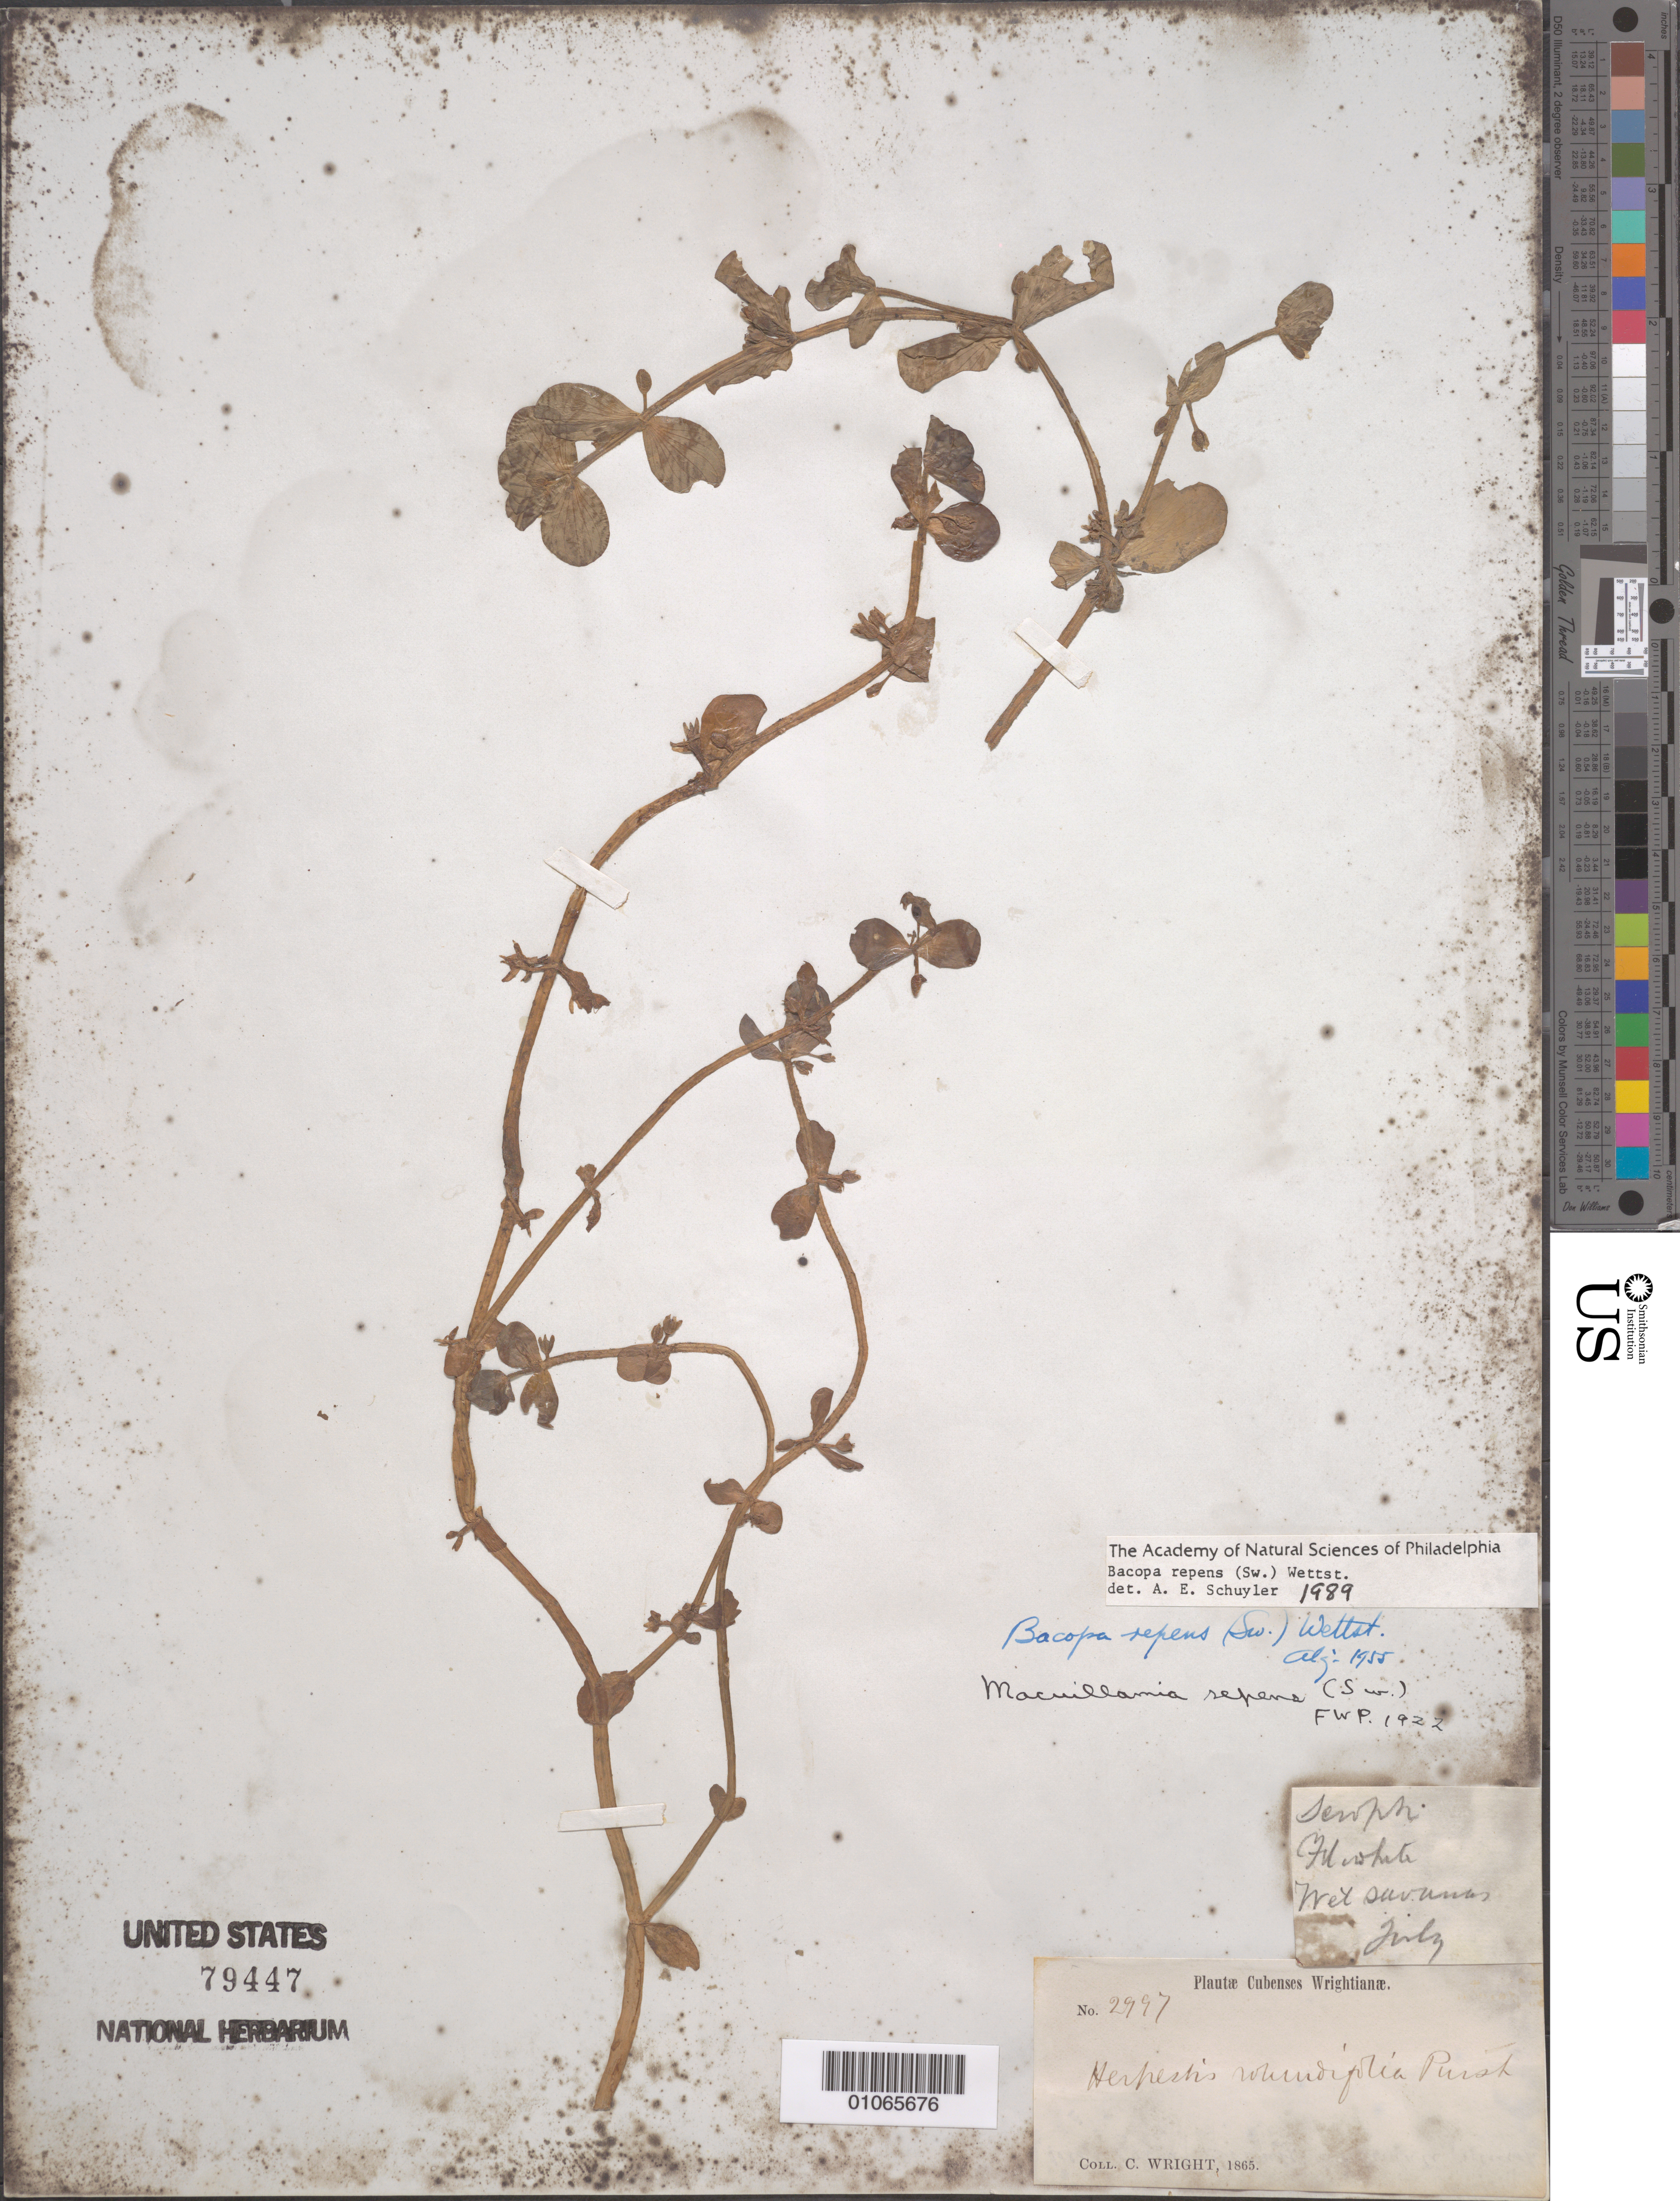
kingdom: Plantae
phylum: Tracheophyta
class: Magnoliopsida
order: Lamiales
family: Plantaginaceae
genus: Bacopa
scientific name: Bacopa repens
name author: (Sw.) Wettst.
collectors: C. Wright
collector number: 2997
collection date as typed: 01 Jul 1865 to 31 Jul 1865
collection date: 1865-07-01/1865-07-31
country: Cuba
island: Cuba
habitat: Wet savannas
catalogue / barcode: US 79447